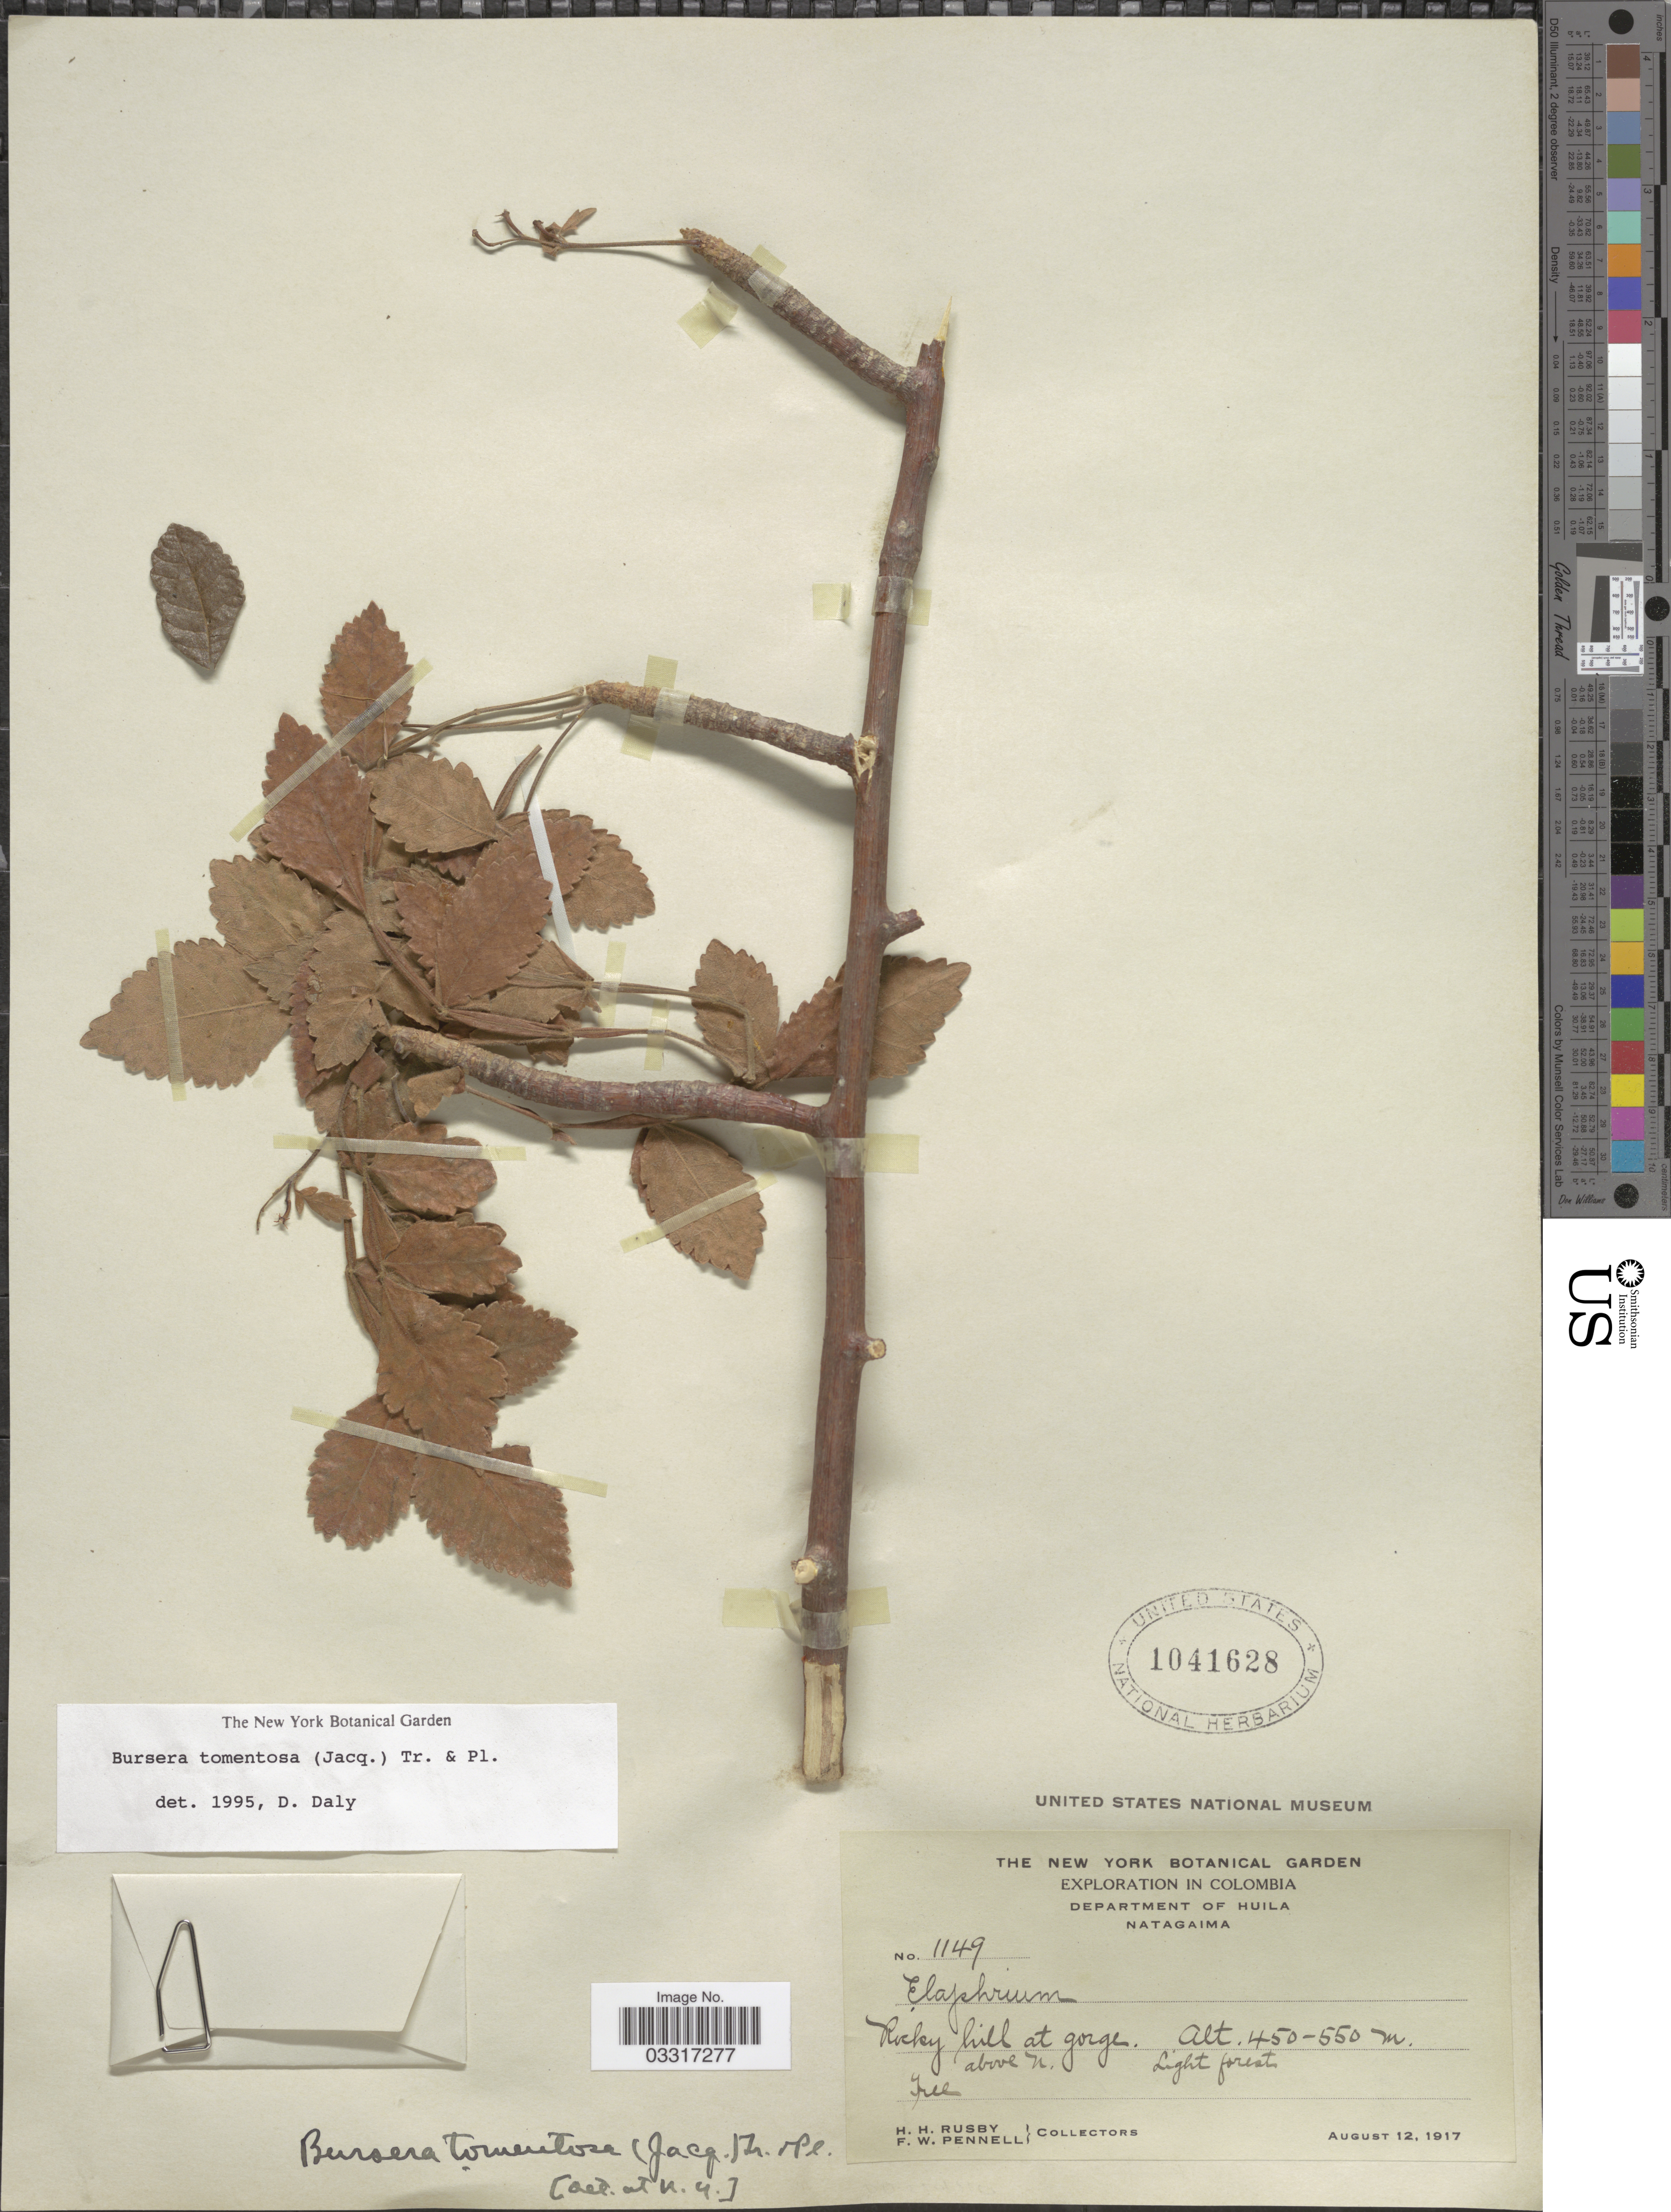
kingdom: Plantae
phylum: Tracheophyta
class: Magnoliopsida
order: Sapindales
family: Burseraceae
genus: Bursera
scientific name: Bursera tomentosa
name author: (Jacq.) Triana & Planch.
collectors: H. H. Rusby & F. W. Pennell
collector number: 1149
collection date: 1917-08-12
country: Colombia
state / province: Huila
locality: Department of Huila. Natagaima. Rocky hill at gorge. Above N.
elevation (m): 450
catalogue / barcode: US 1041628